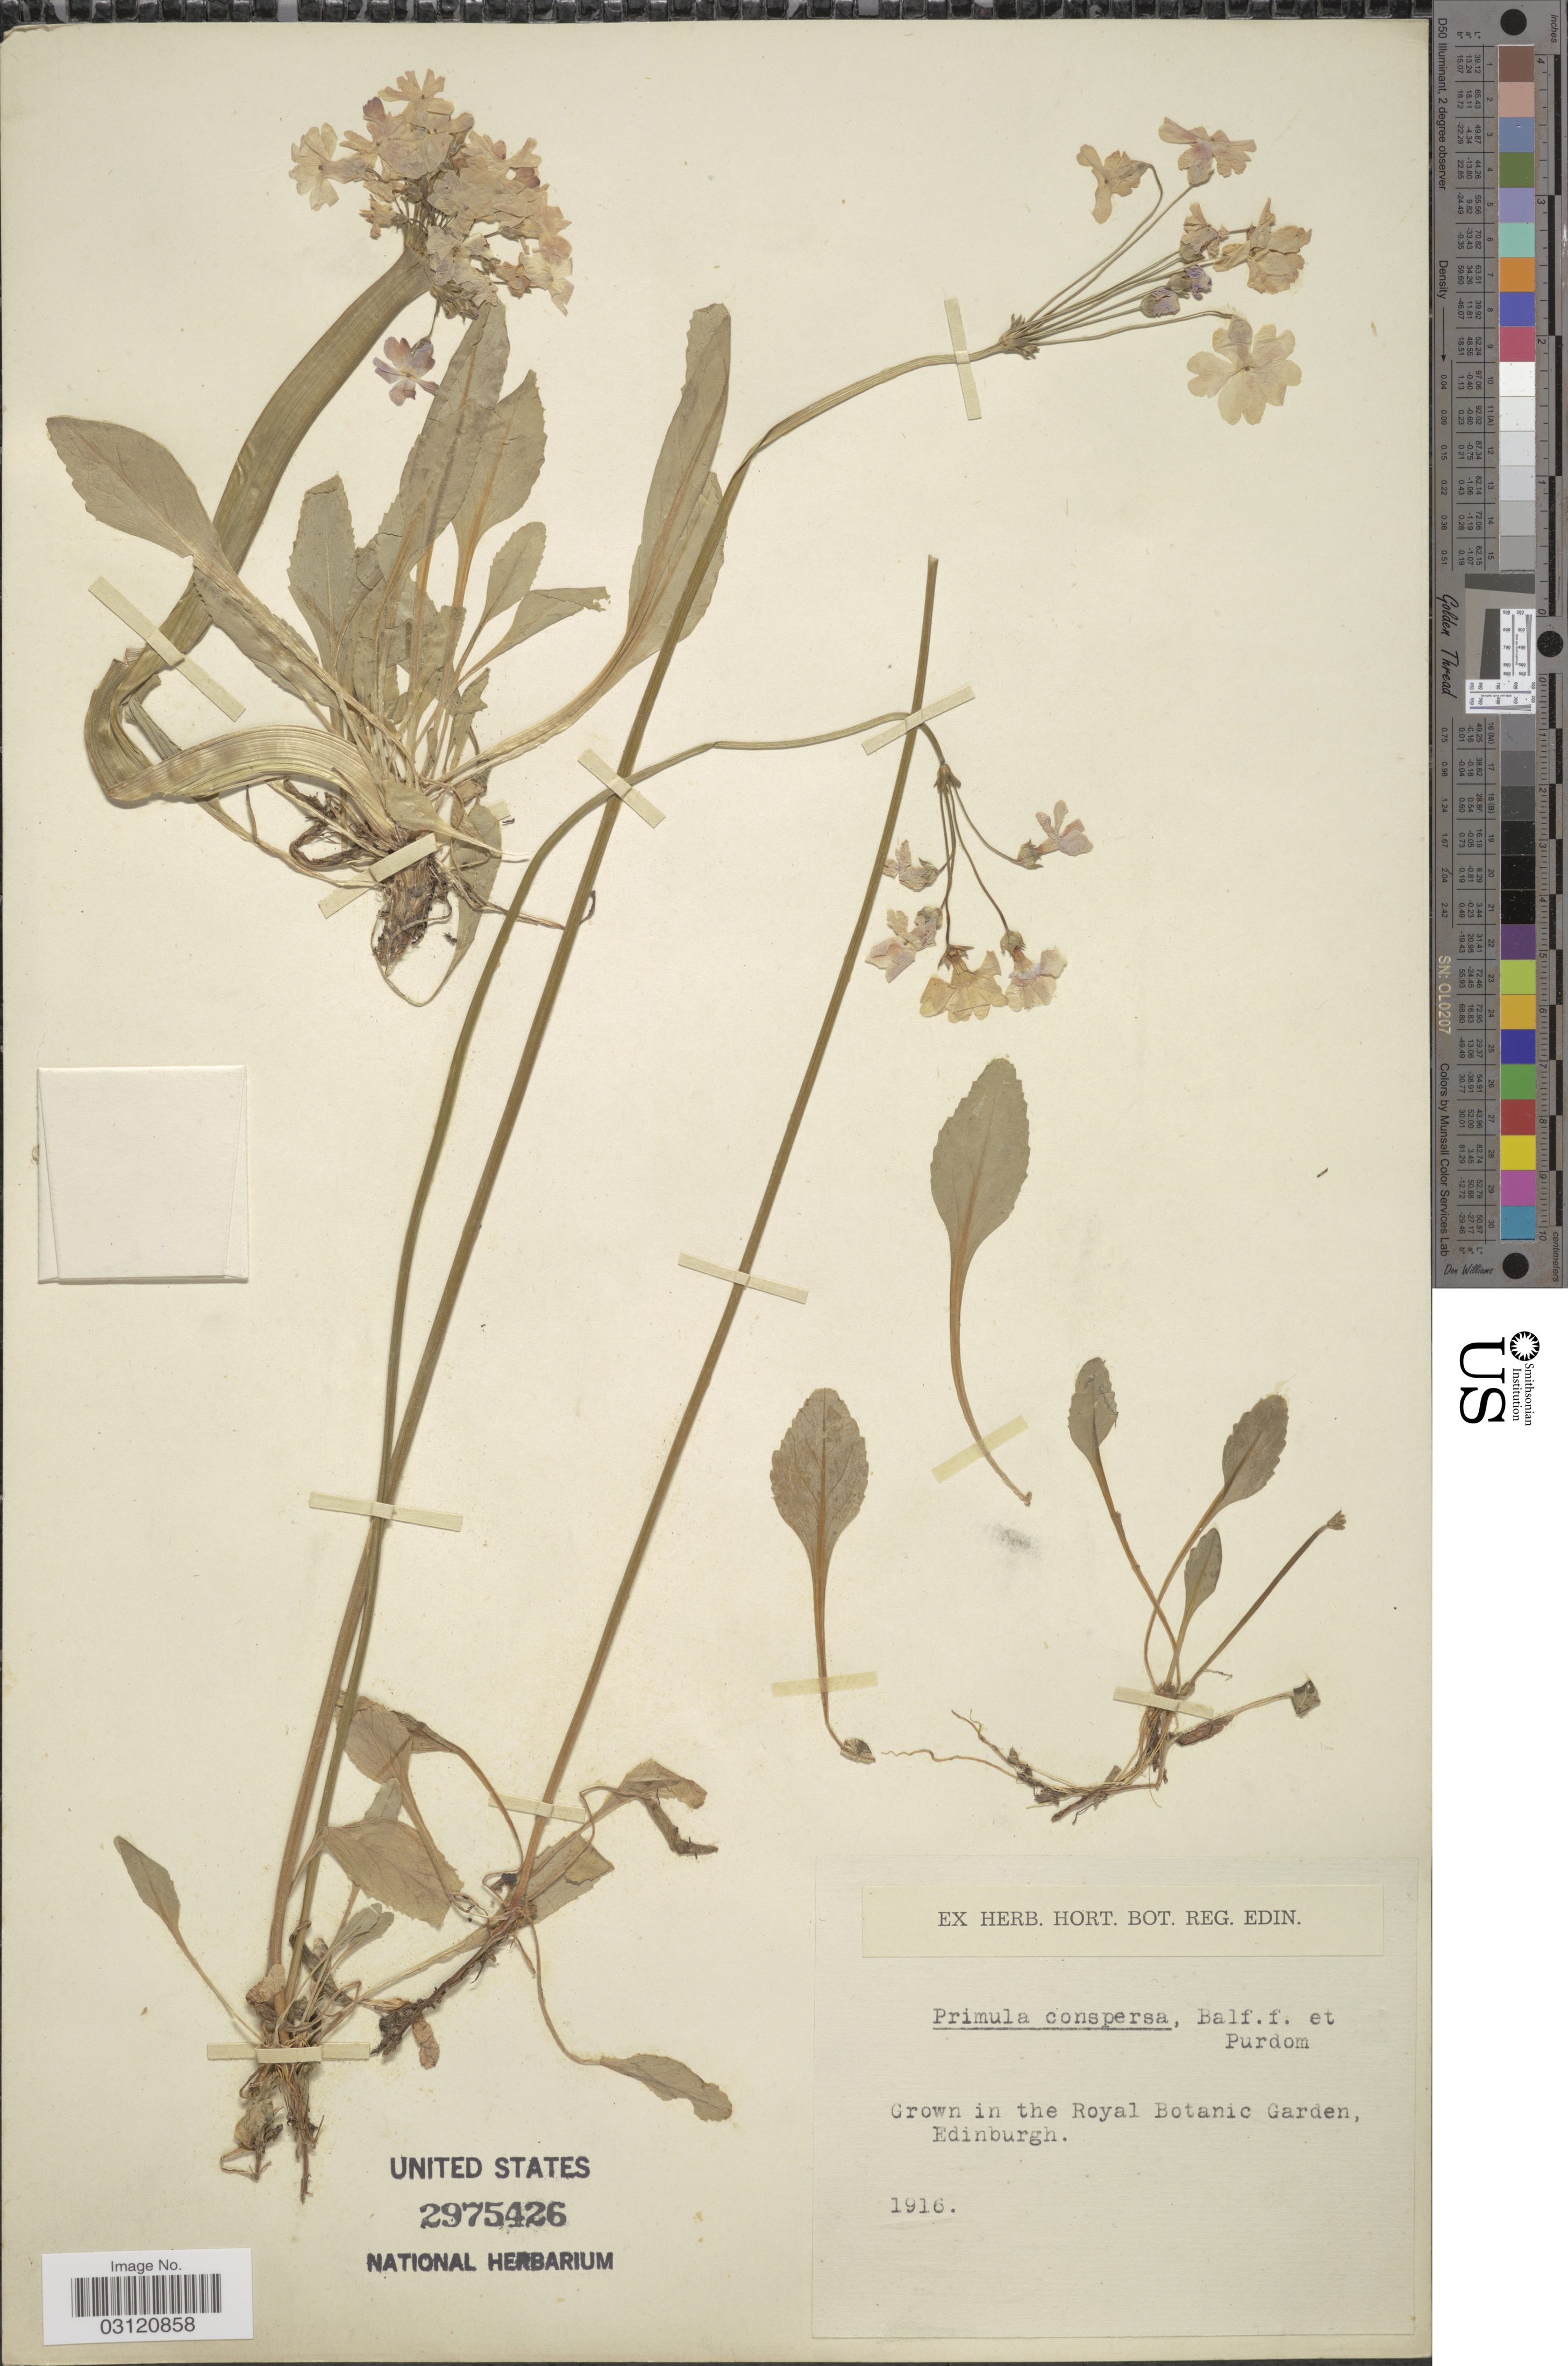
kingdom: Plantae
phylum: Tracheophyta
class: Magnoliopsida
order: Ericales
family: Primulaceae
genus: Primula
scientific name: Primula conspersa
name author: Balf. f. & Purdom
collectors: Ex herb. Hort. Reg. Bot. Edin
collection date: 1916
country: United Kingdom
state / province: Scotland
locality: Grown in the Royal Botanic Garden, Edinburgh.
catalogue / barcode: US 2975426